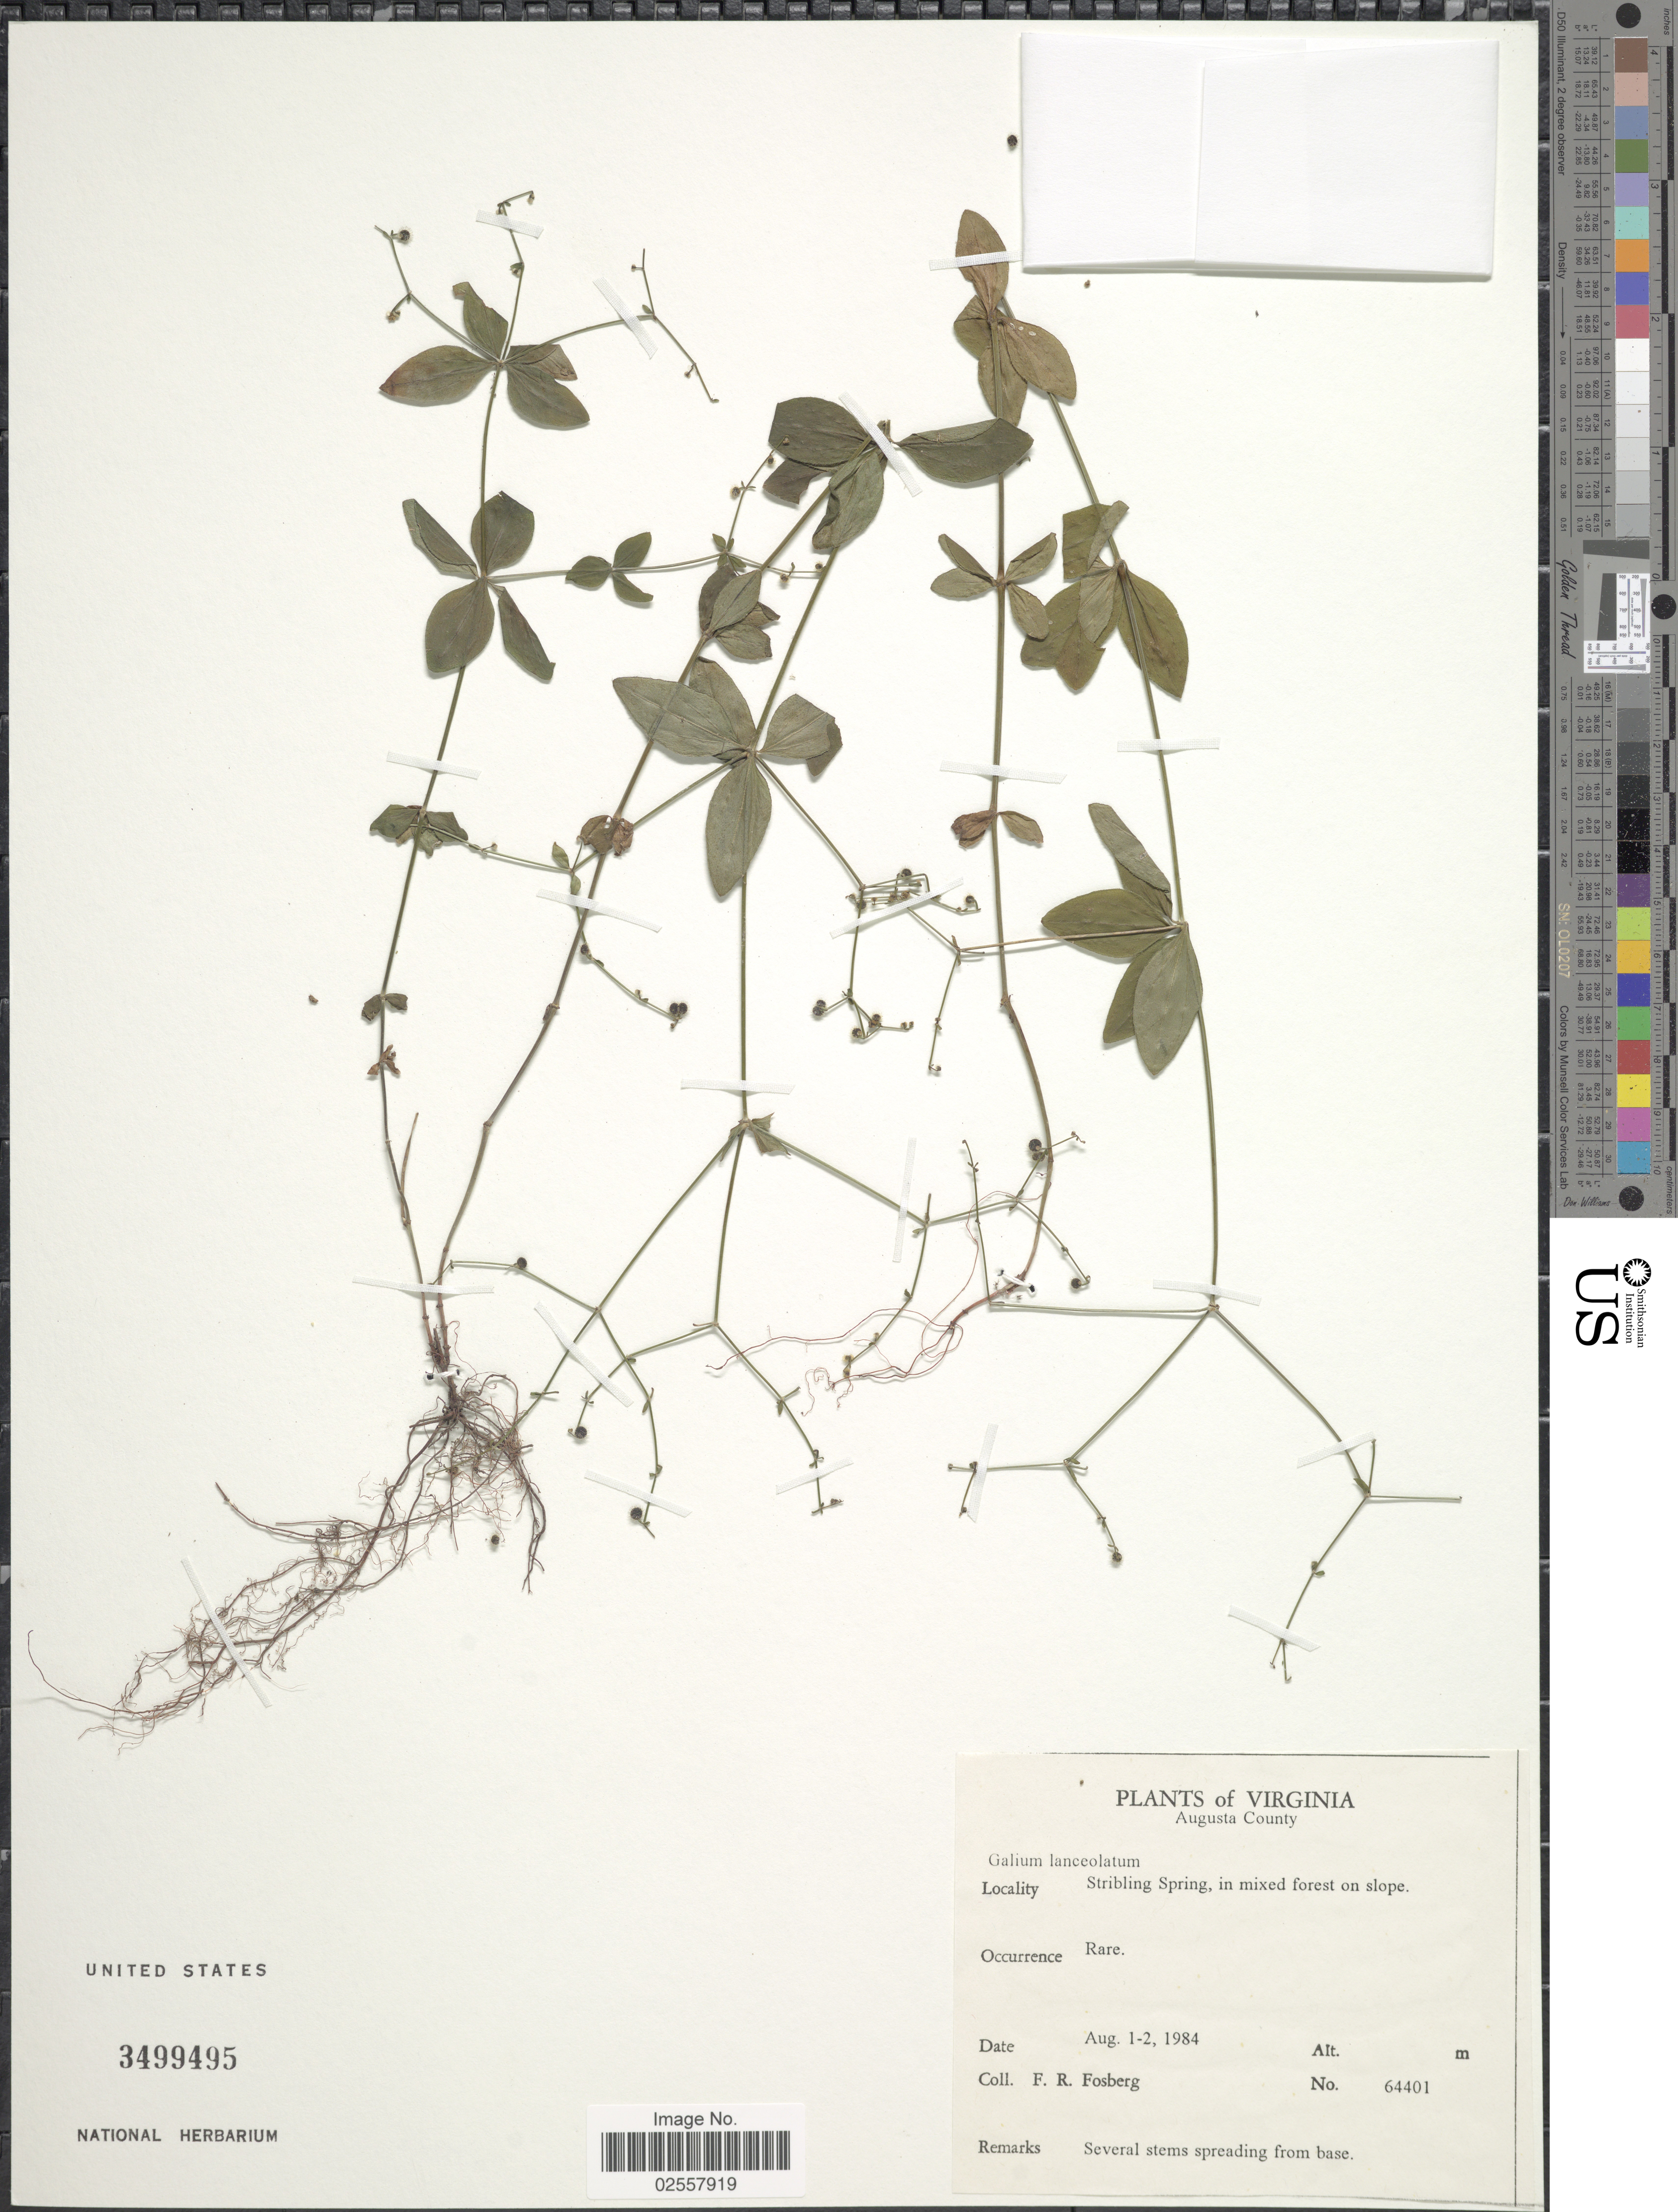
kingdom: Plantae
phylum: Tracheophyta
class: Magnoliopsida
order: Gentianales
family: Rubiaceae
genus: Galium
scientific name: Galium lanceolatum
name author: (Torr. & A. Gray) Torr.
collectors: F. R. Fosberg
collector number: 64401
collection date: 1984-08-01/1984-08-02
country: United States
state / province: Virginia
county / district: Augusta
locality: Augusta County, Stribling Spring, in mixed forest on slope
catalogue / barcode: US 3499495